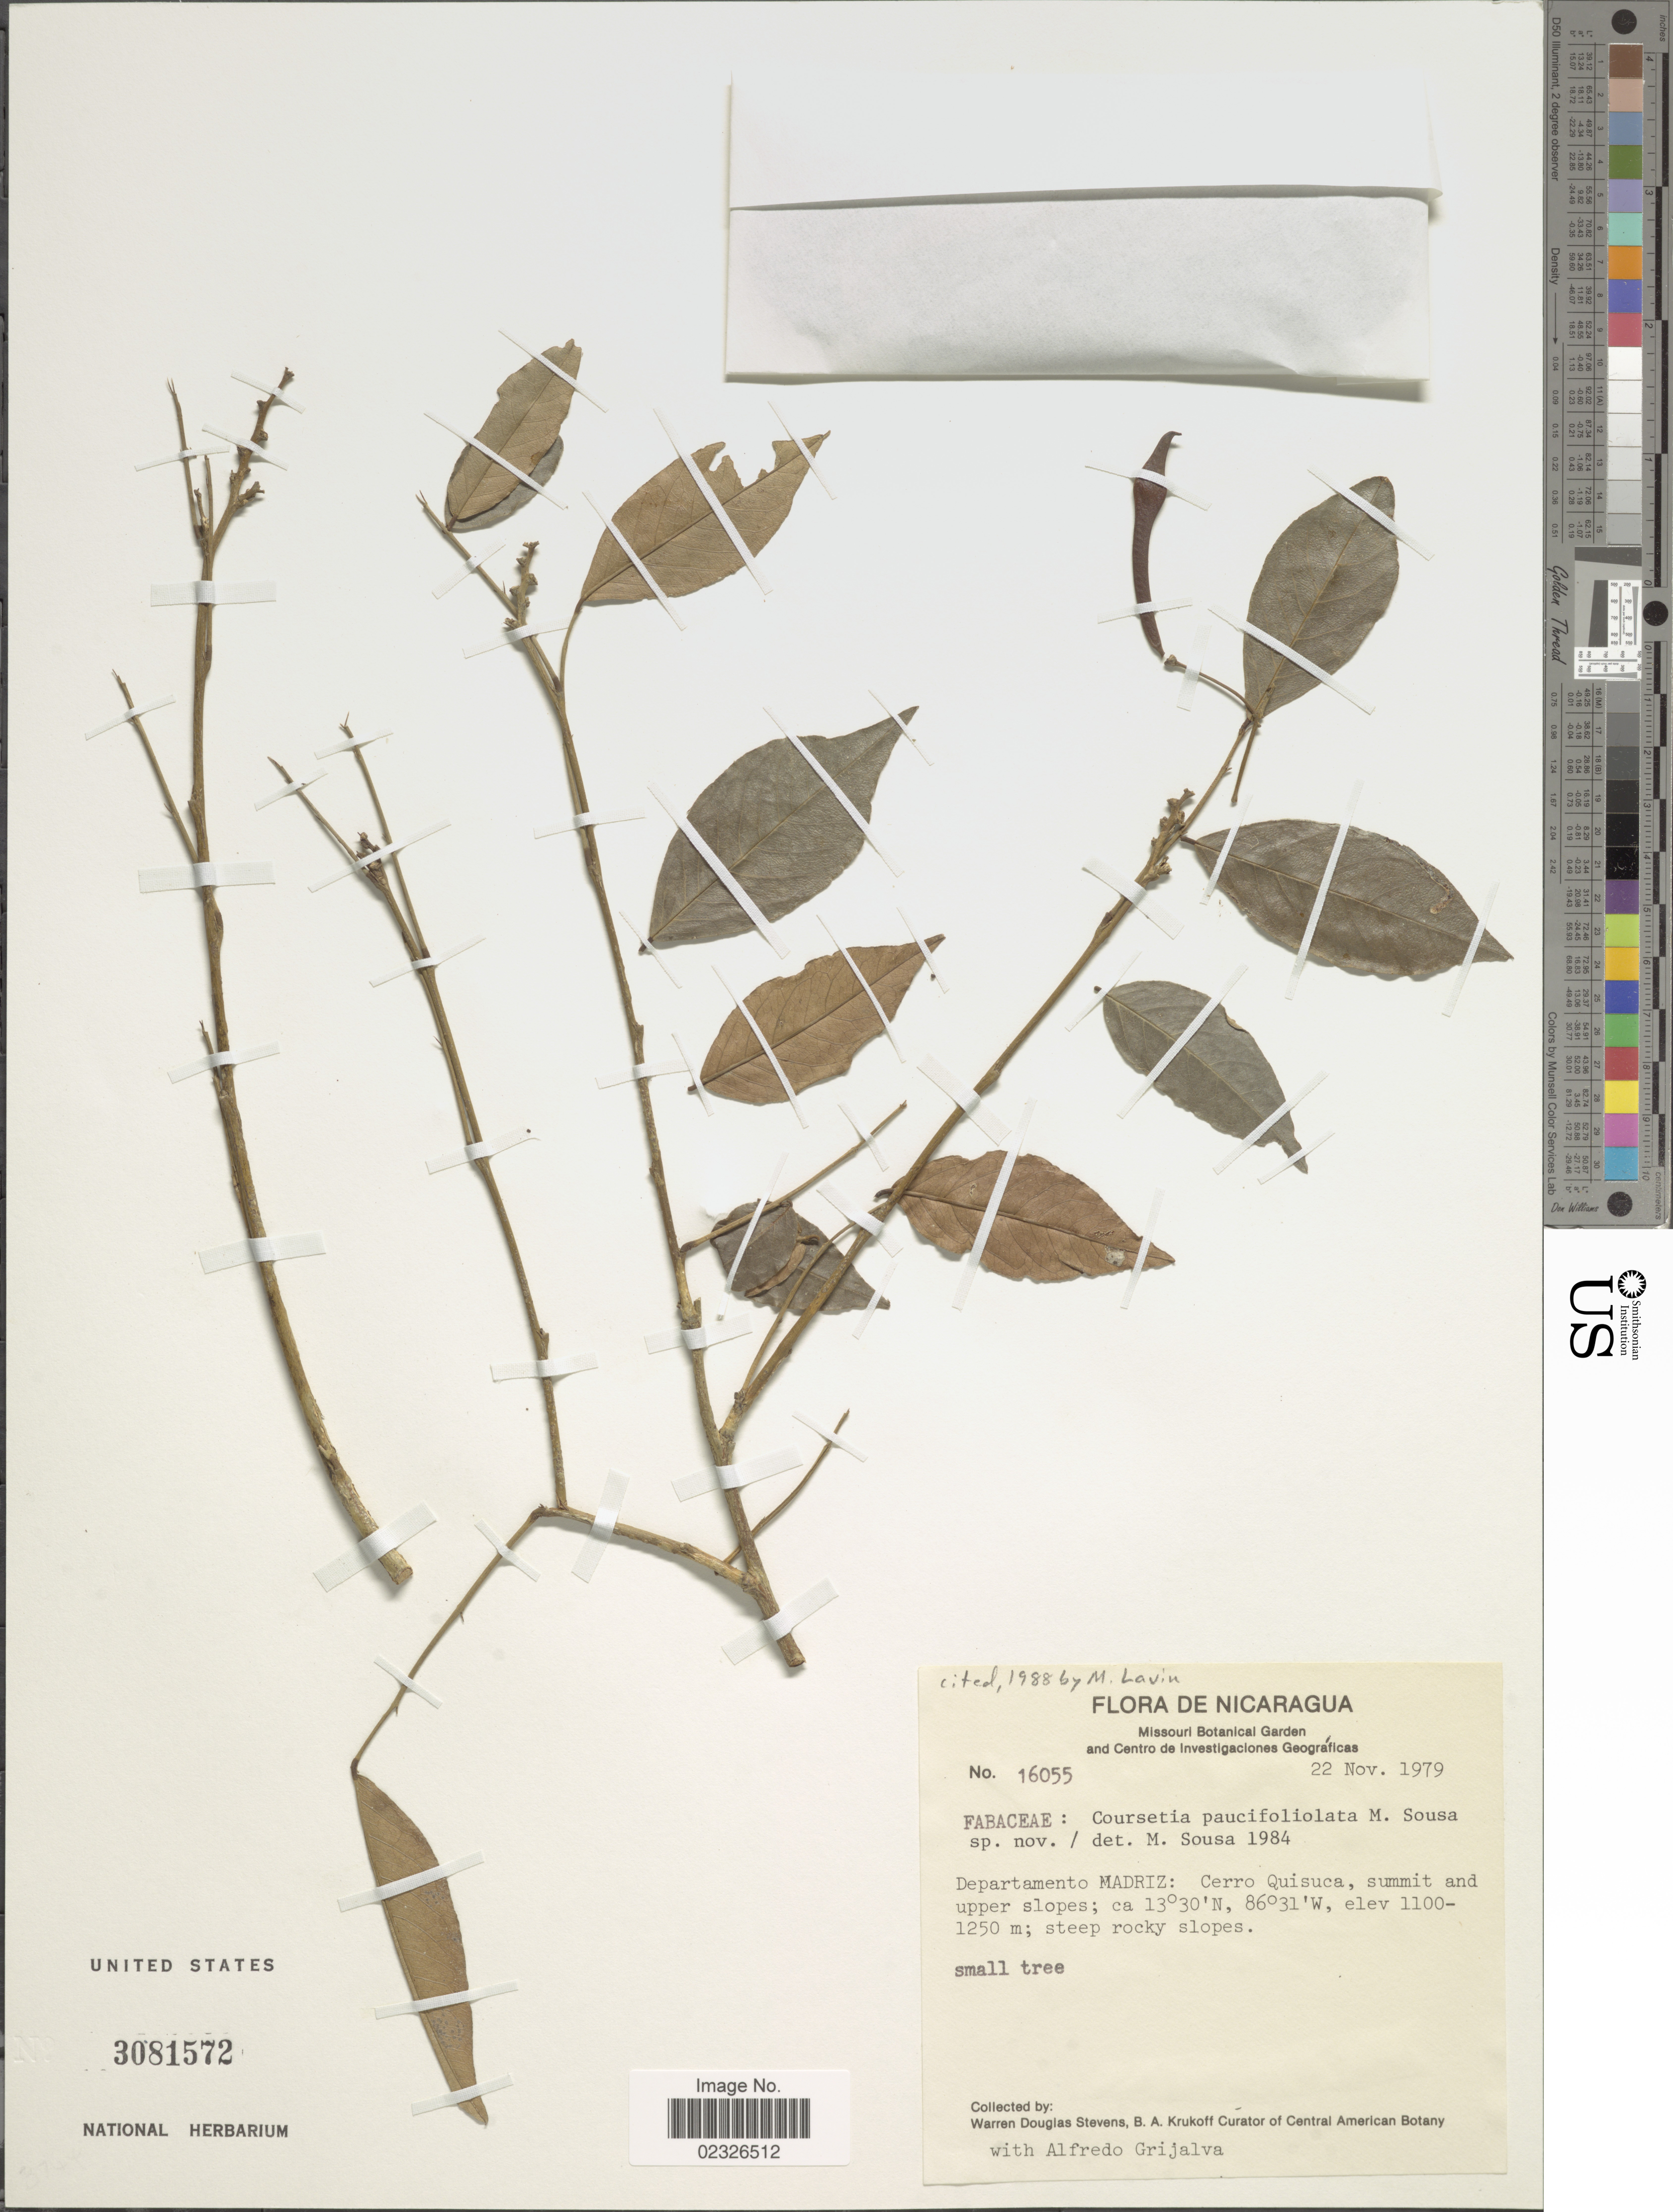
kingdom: Plantae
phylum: Tracheophyta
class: Magnoliopsida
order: Fabales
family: Fabaceae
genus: Coursetia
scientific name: Coursetia paucifoliolata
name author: M. Sousa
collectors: W. D. Stevens, B. A. Krukoff & A. Grijalva P.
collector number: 16055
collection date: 1979-11-22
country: Nicaragua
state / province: Madriz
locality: Departamento Madriz: Cerro Quisuca, summit and upper slopes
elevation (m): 1100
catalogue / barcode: US 3081572